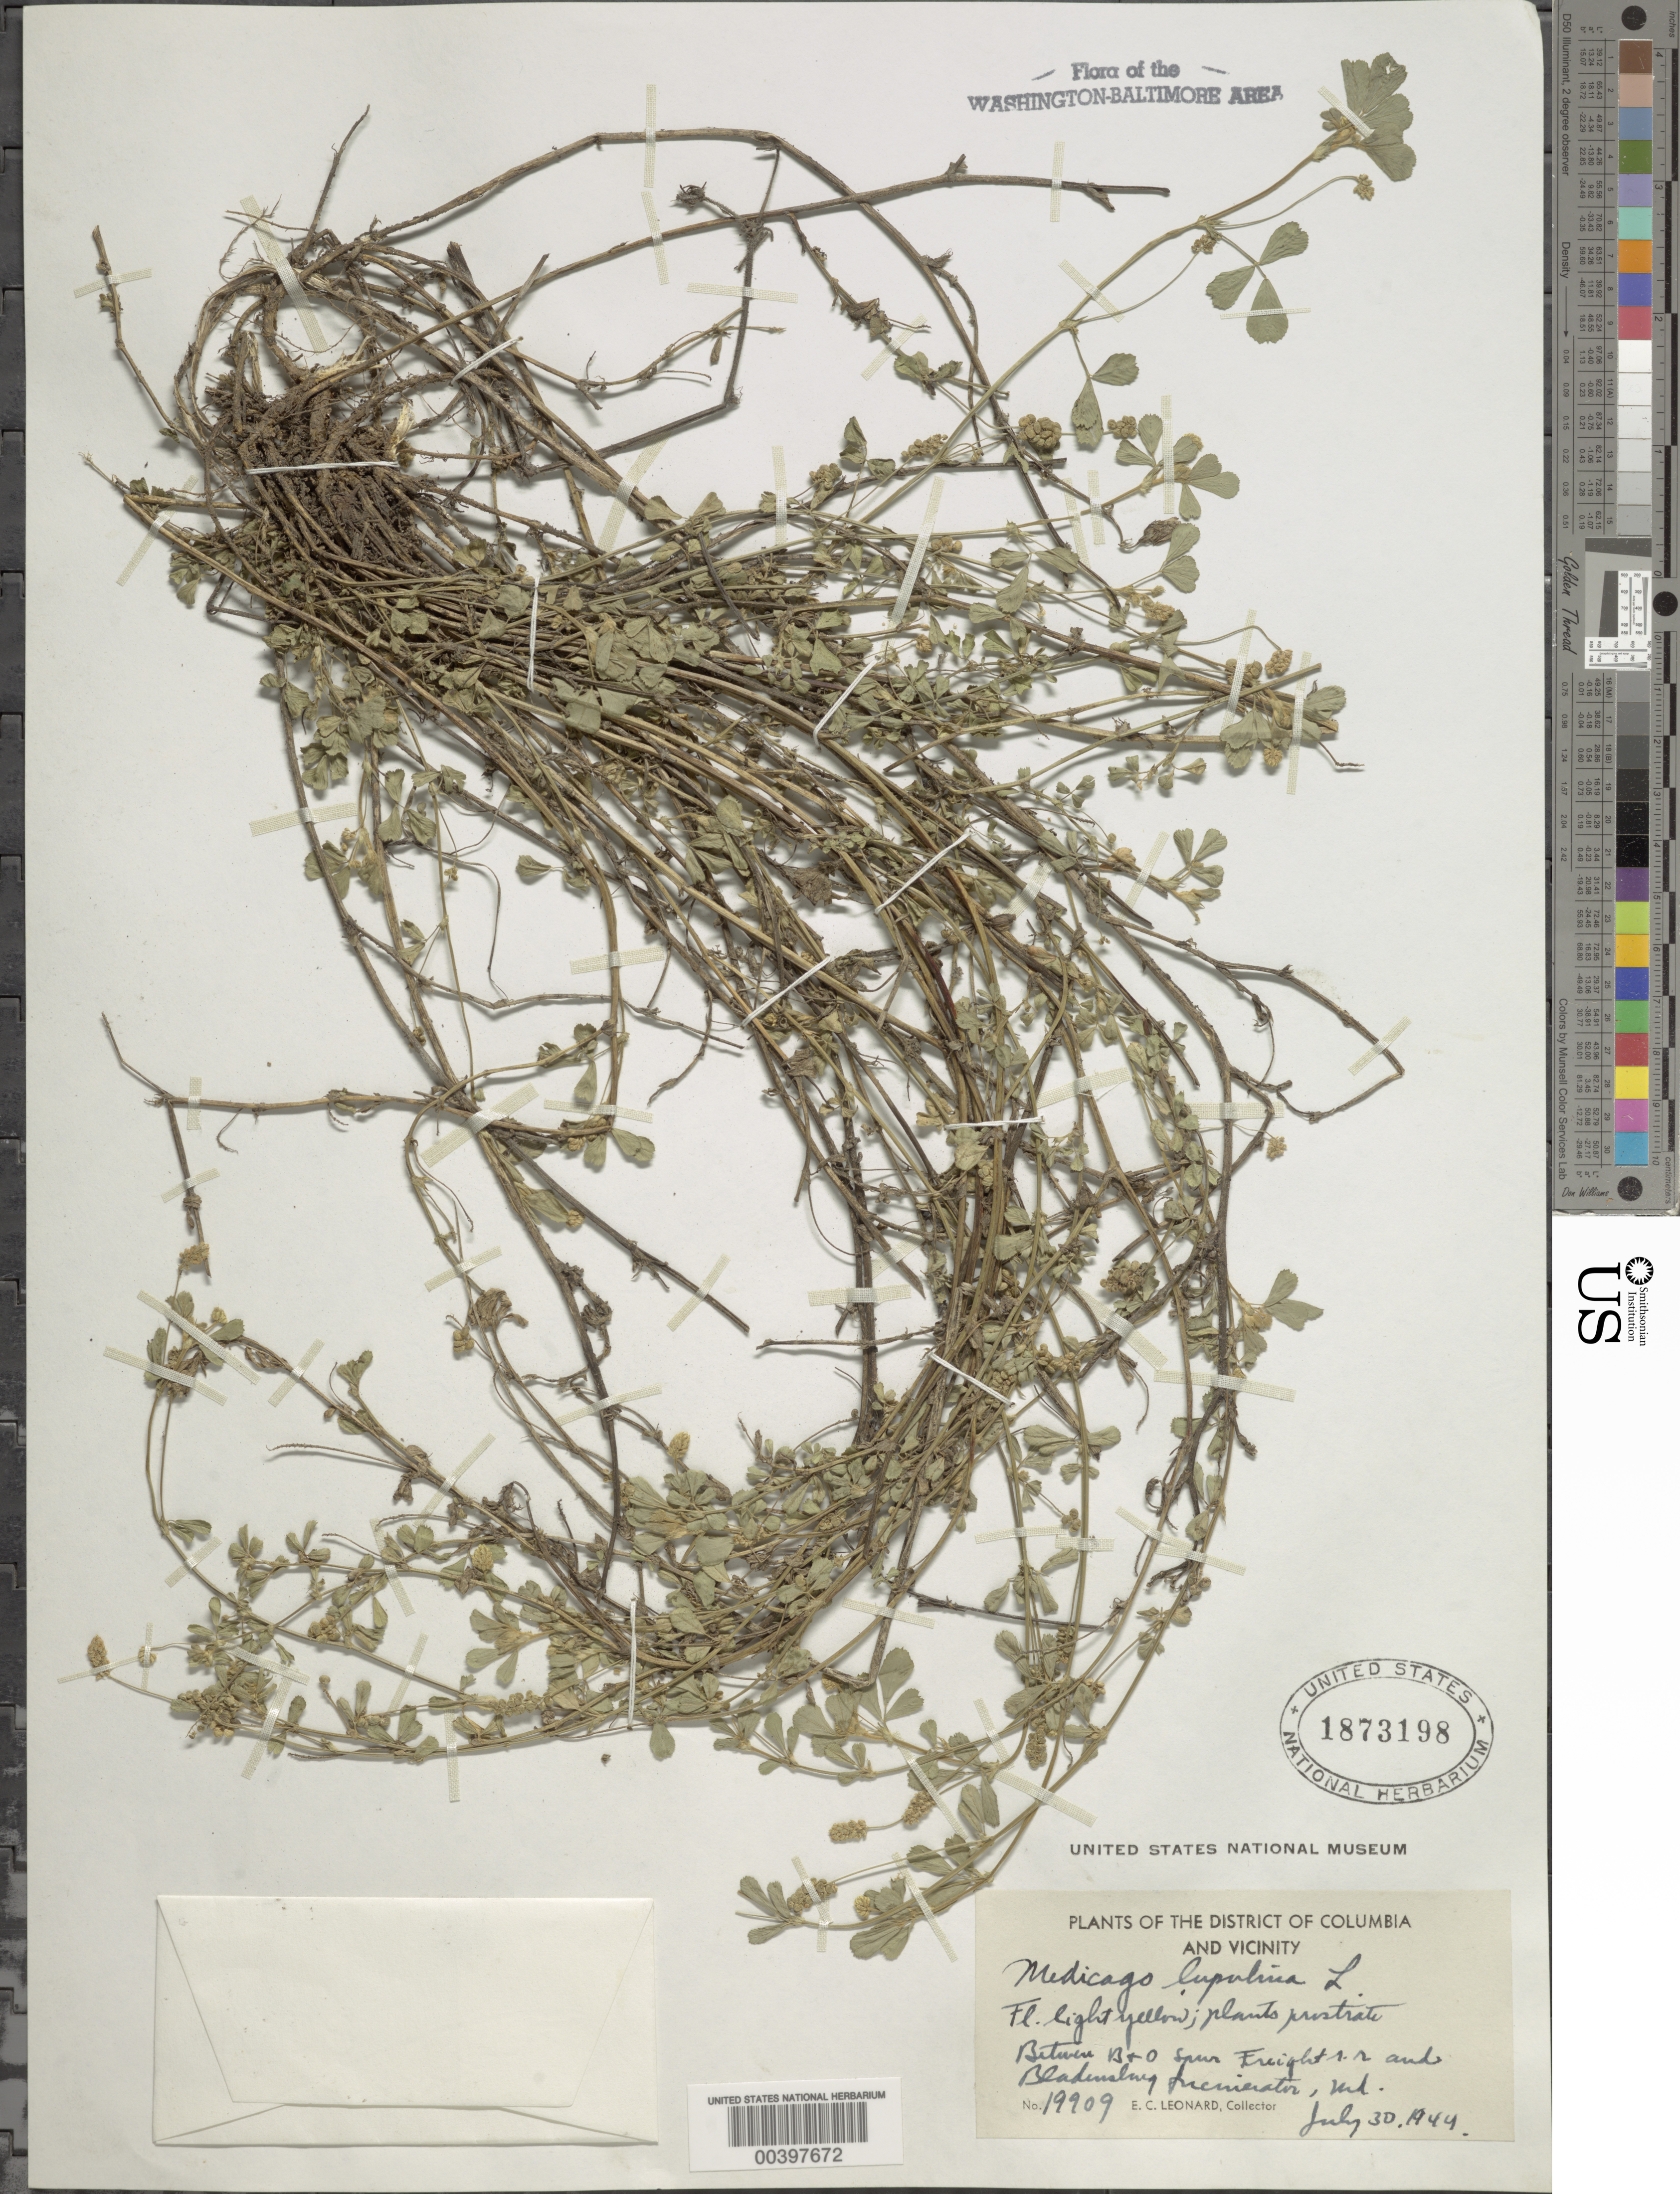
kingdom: Plantae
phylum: Tracheophyta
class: Magnoliopsida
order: Fabales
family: Fabaceae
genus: Medicago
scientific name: Medicago lupulina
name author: L.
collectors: E. C. Leonard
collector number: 19909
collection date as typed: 30 Jul 1944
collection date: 1944-07-30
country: United States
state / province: Maryland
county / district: Prince George's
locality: Between railroad and incinerator, Bladensburg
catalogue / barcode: US 1873198